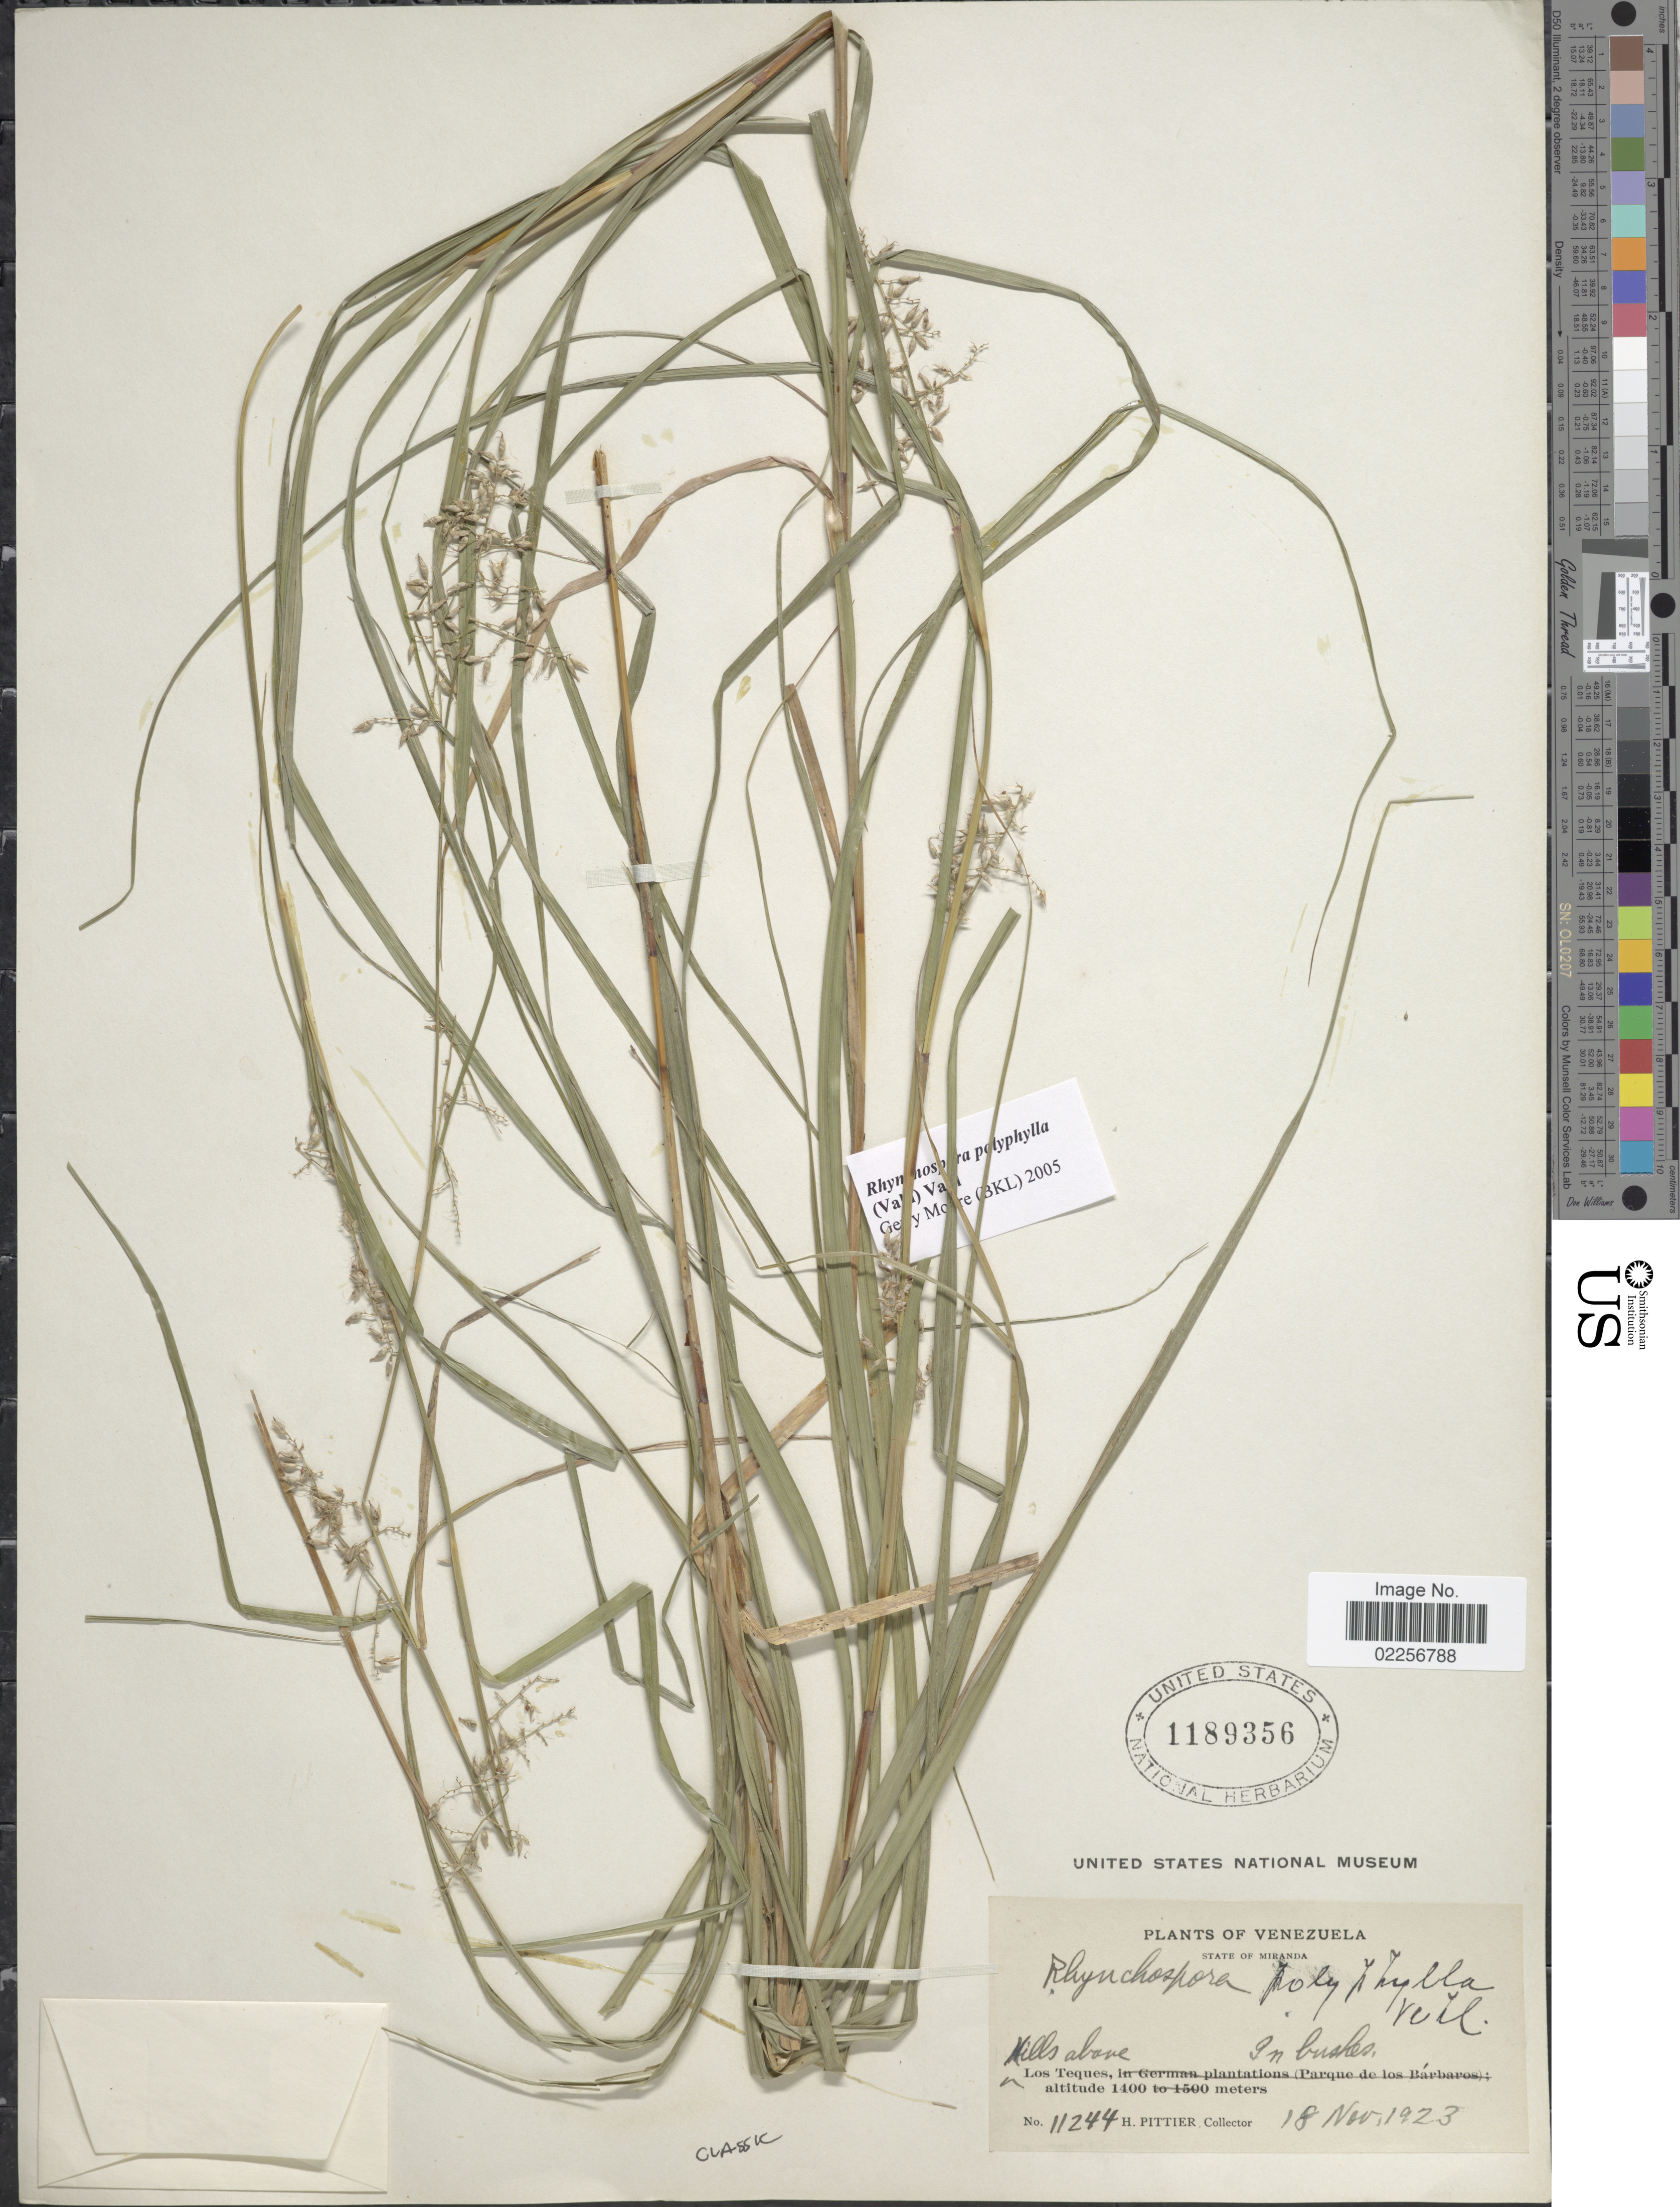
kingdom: Plantae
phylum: Tracheophyta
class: Liliopsida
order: Poales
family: Cyperaceae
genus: Rhynchospora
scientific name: Rhynchospora polyphylla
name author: (Vahl) Vahl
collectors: H. F. Pittier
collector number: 11244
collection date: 1923-11-18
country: Venezuela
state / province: Miranda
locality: Hills above. Los Teques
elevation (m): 1400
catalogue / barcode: US 1189356